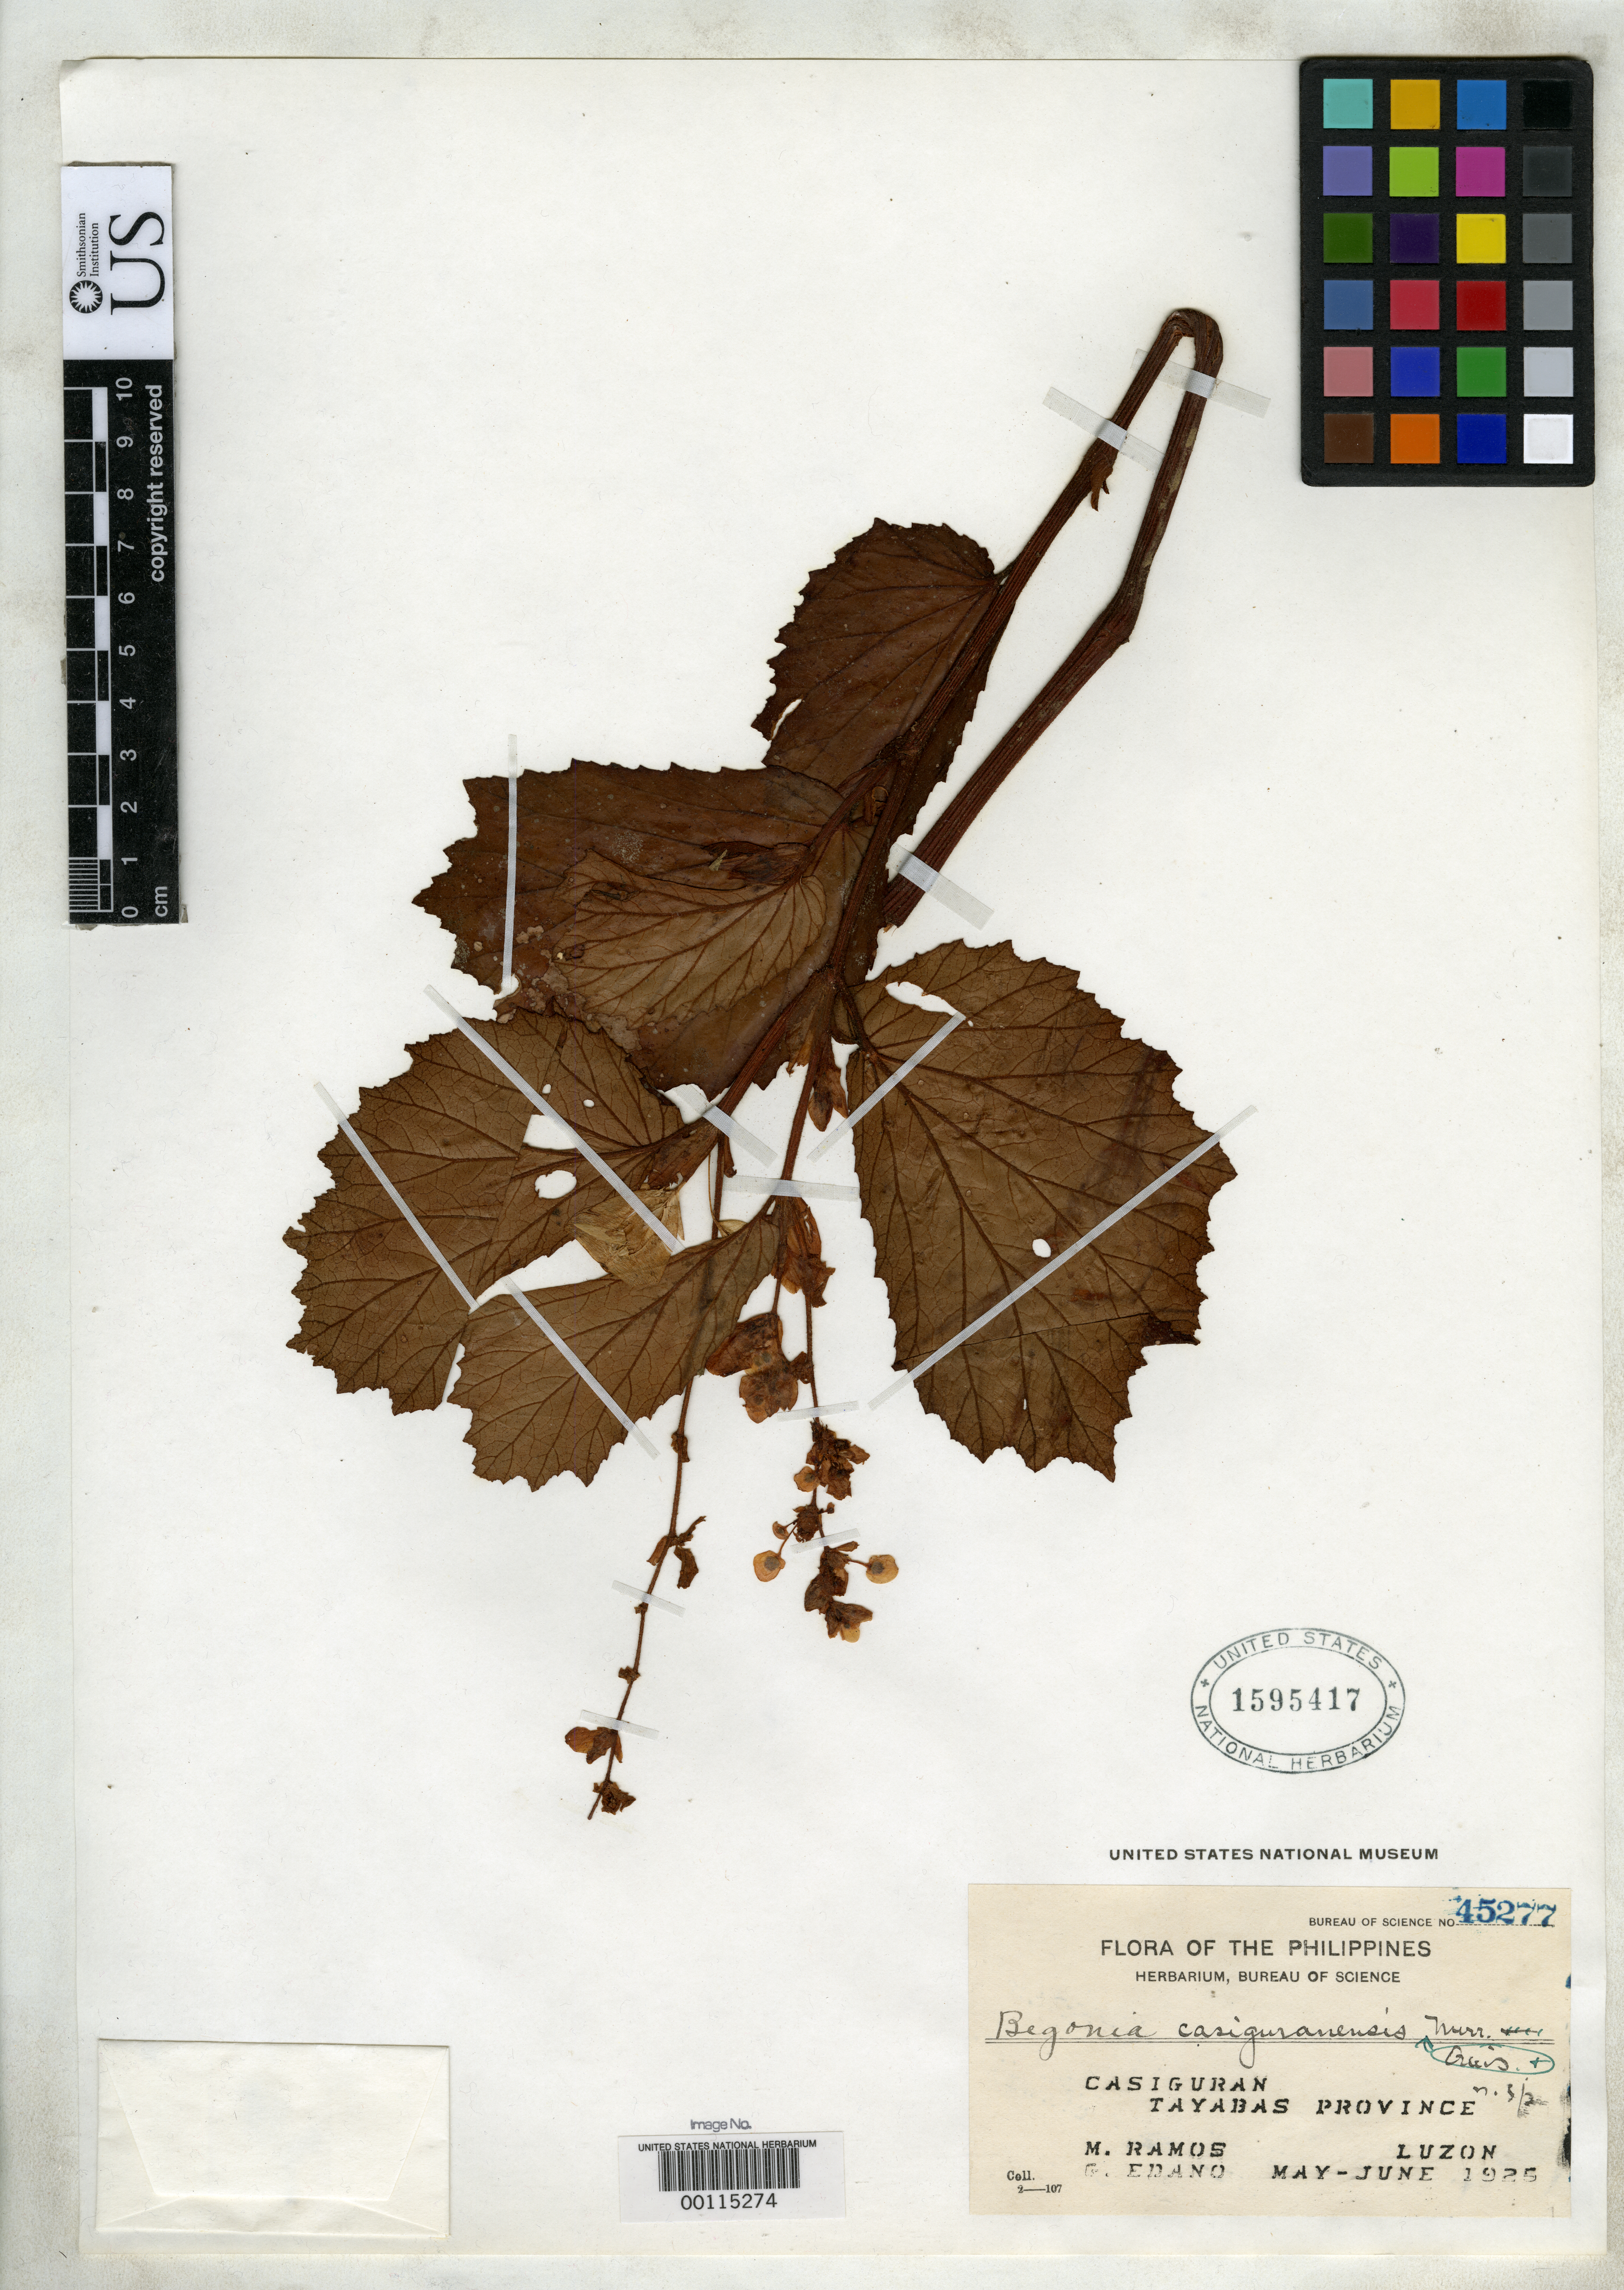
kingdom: Plantae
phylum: Tracheophyta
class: Magnoliopsida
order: Cucurbitales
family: Begoniaceae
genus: Begonia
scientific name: Begonia casiguranensis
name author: Quisumb. & Merr.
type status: Isotype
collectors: M. Ramos & G. E. Edaño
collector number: Bur. Sci. 45277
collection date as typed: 28 May 1925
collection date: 1925-05-28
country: Philippines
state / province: Calabarzon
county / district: Quezon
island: Luzon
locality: Casiguran, Cabulig River.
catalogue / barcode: US 1595417